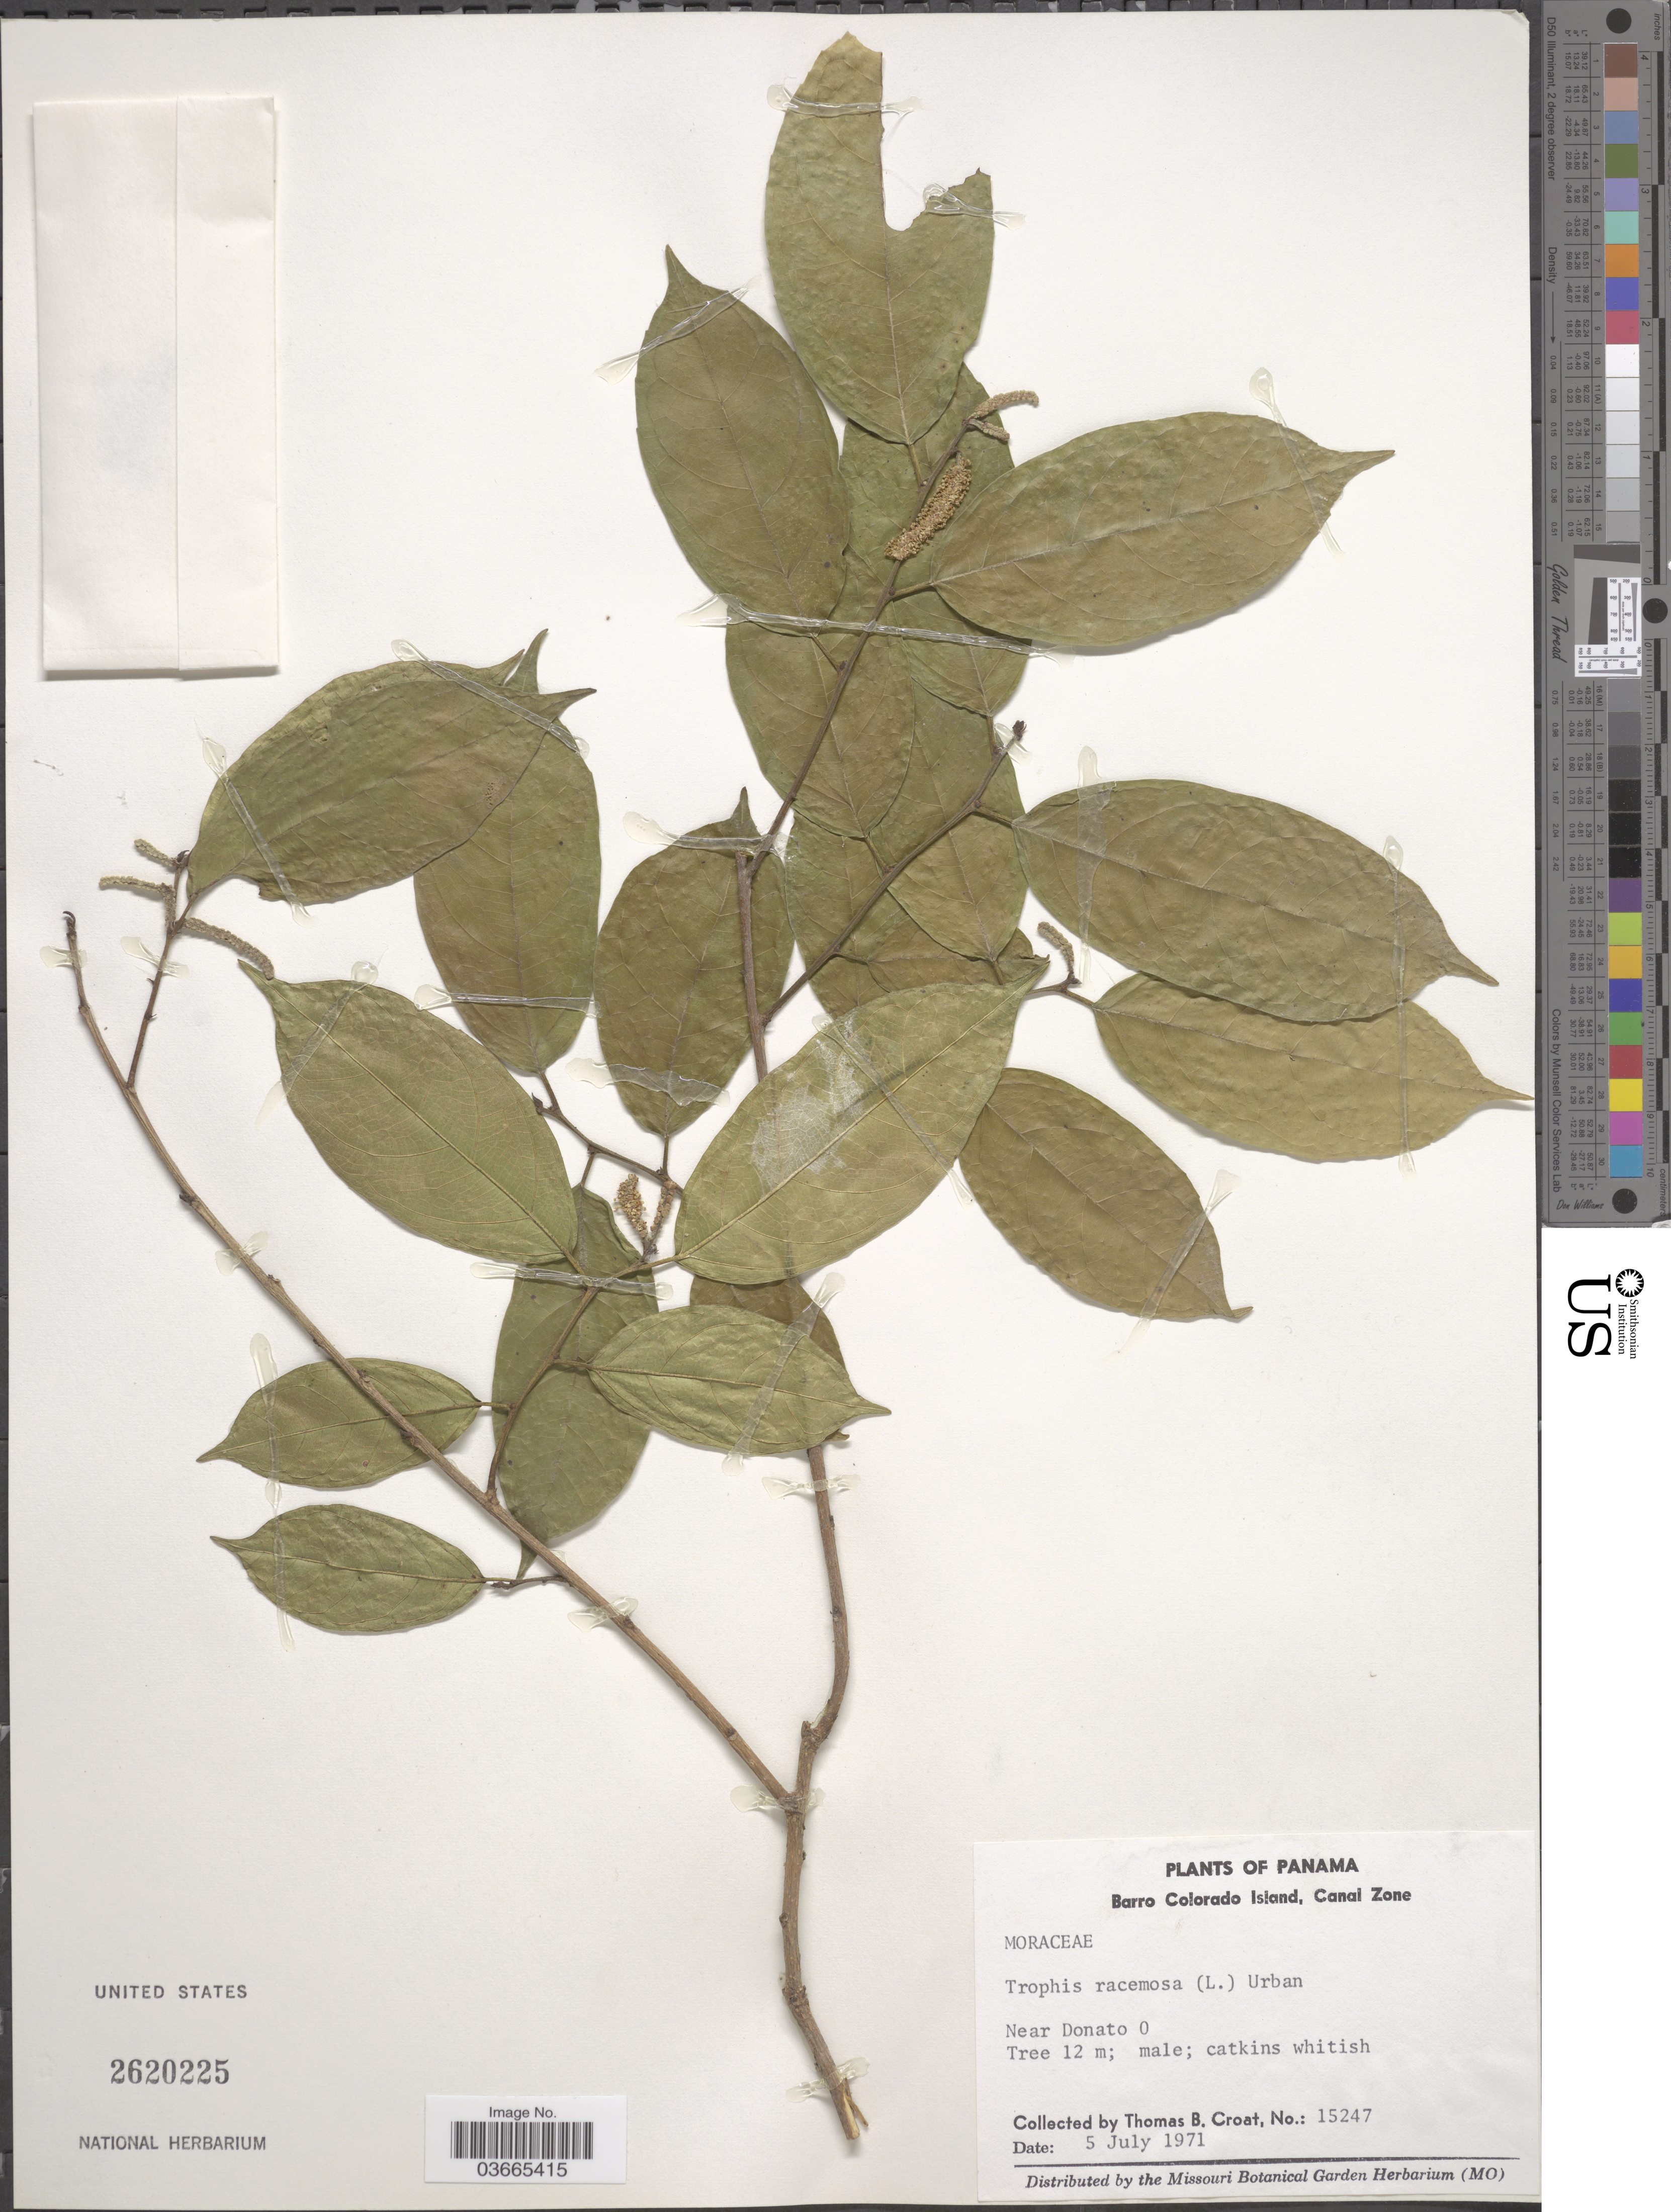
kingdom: Plantae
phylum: Tracheophyta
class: Magnoliopsida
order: Rosales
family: Moraceae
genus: Trophis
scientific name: Trophis racemosa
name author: (L.) Urb.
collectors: T. B. Croat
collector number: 15247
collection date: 1971-07-05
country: Panama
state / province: Panamá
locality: Barro Colorado Island, Canal Zone. Near Donato O.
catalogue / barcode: US 2620225